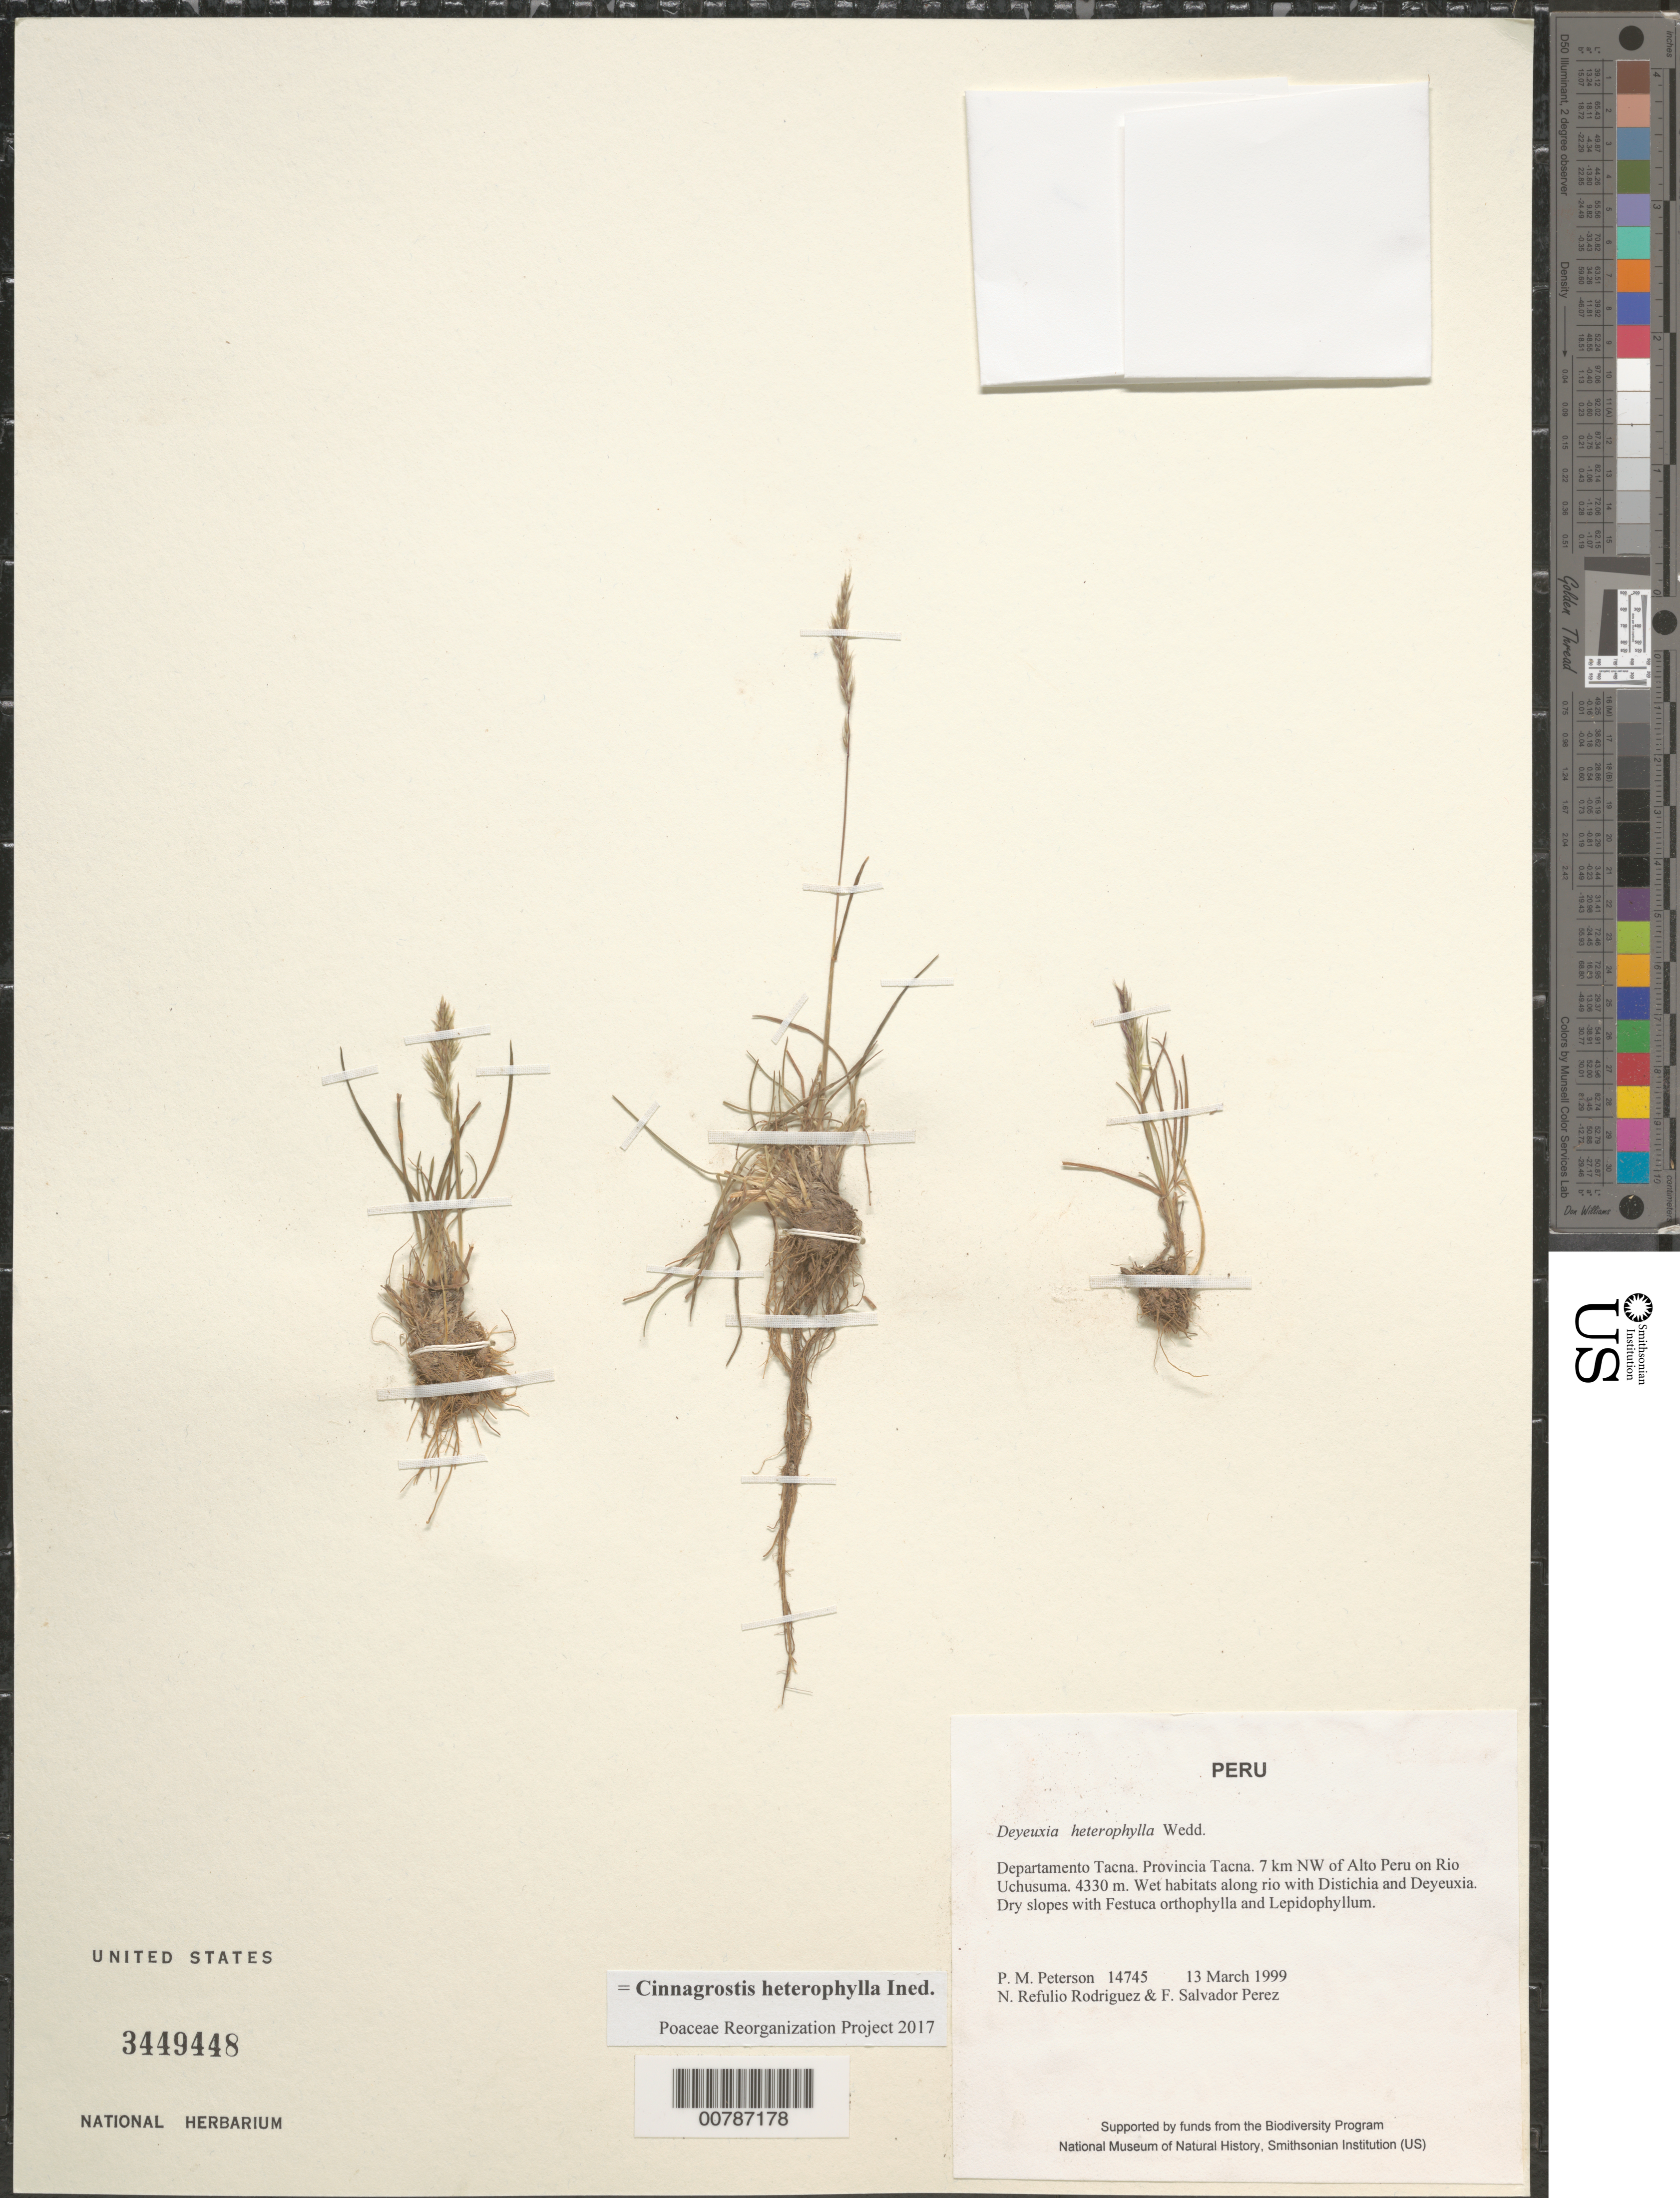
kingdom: Plantae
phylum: Tracheophyta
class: Liliopsida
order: Poales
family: Poaceae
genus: Cinnagrostis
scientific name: Cinnagrostis heterophylla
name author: (Wedd.) P.M. Peterson et al.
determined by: Poaceae Reorganization Project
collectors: P. M. Peterson, N. Refulio-Rodríguez & F. Salvador Perez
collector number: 14745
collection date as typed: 13 Mar 1999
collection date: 1999-03-13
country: Peru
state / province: Tacna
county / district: Tacna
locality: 7 km NW of Alto Peru on Rio Uchusuma.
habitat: Wet habitats along rio with Distichia and Deyeuxia. Dry slopes with Festuca orthophylla and Lepidophyllum.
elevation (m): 4330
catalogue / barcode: US 3449448